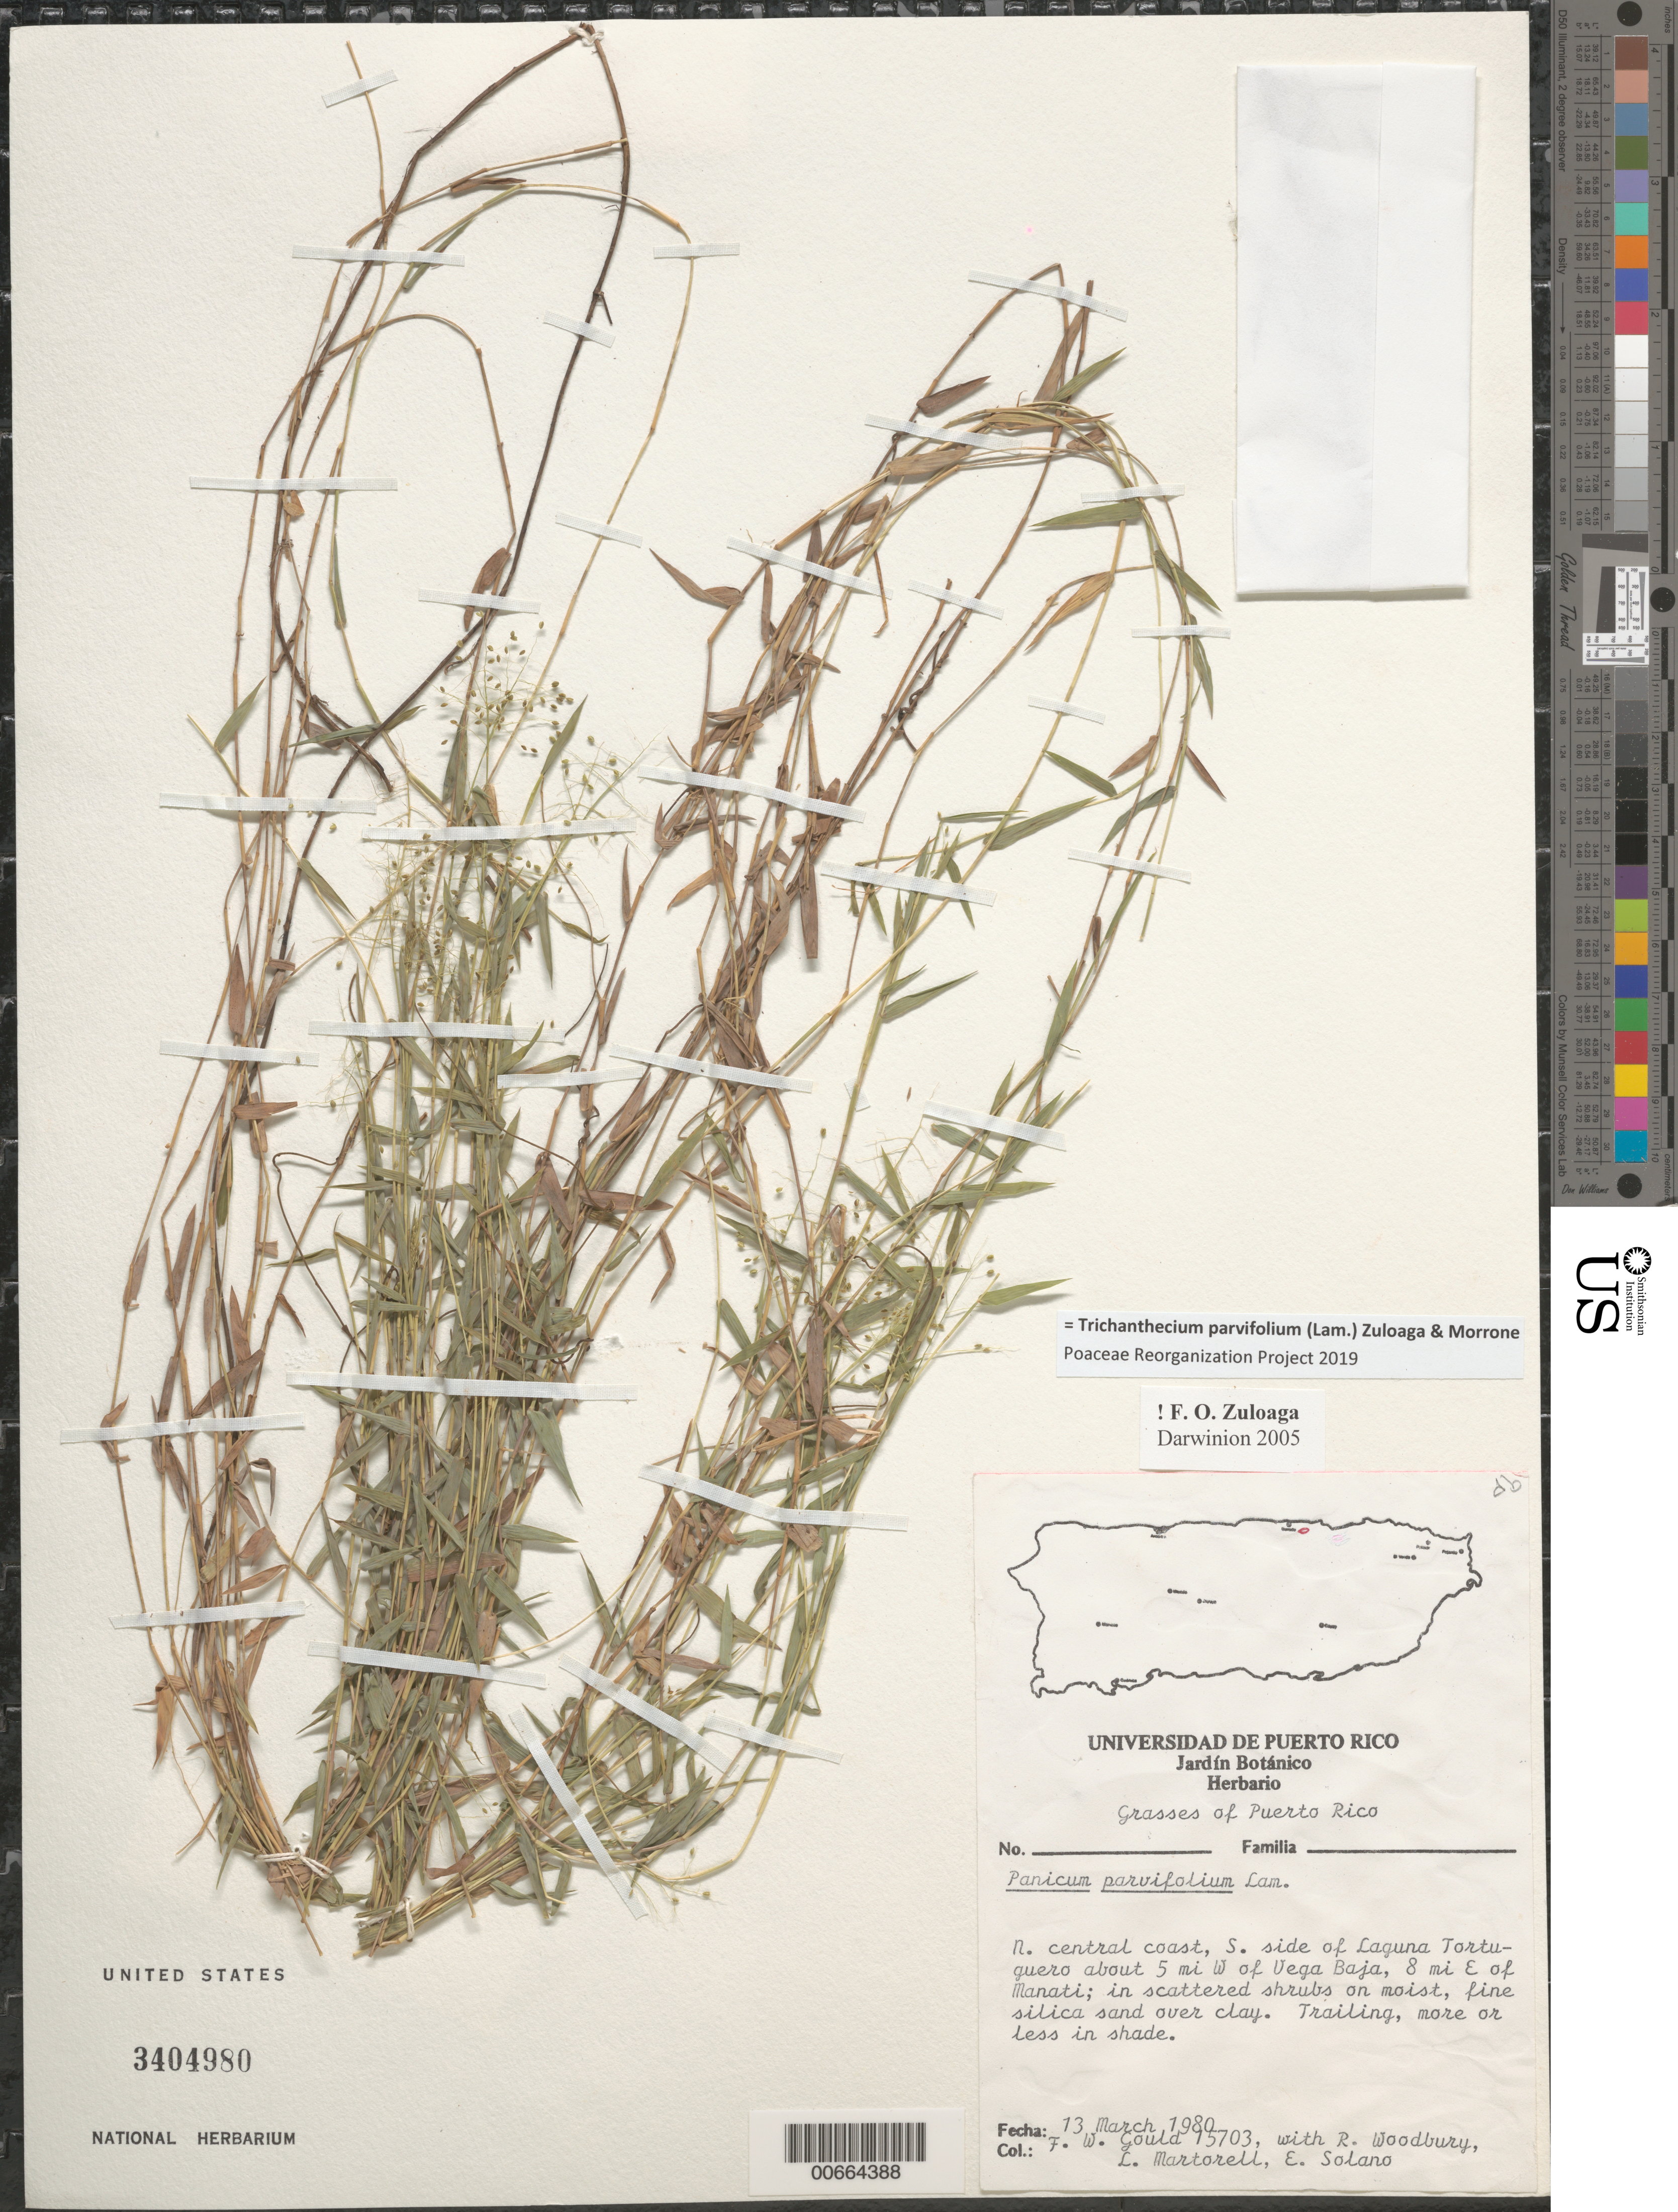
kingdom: Plantae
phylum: Tracheophyta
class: Liliopsida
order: Poales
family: Poaceae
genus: Panicum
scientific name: Panicum parvifolium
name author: Lam.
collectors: F. W. Gould, R. O. Woodbury, L. Martorell & E. Solano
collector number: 15703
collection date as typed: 13 Mar 1980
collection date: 1980-03-13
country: Puerto Rico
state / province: Manatí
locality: N-Central Coast, S side of Laguna Tortuguero about 5 mi W of Vega Baja, 8 mi E of Manati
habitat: In scattered shrubs on moist, fine silica sand over clay, trailing, more or less in shade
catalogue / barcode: US 3404980